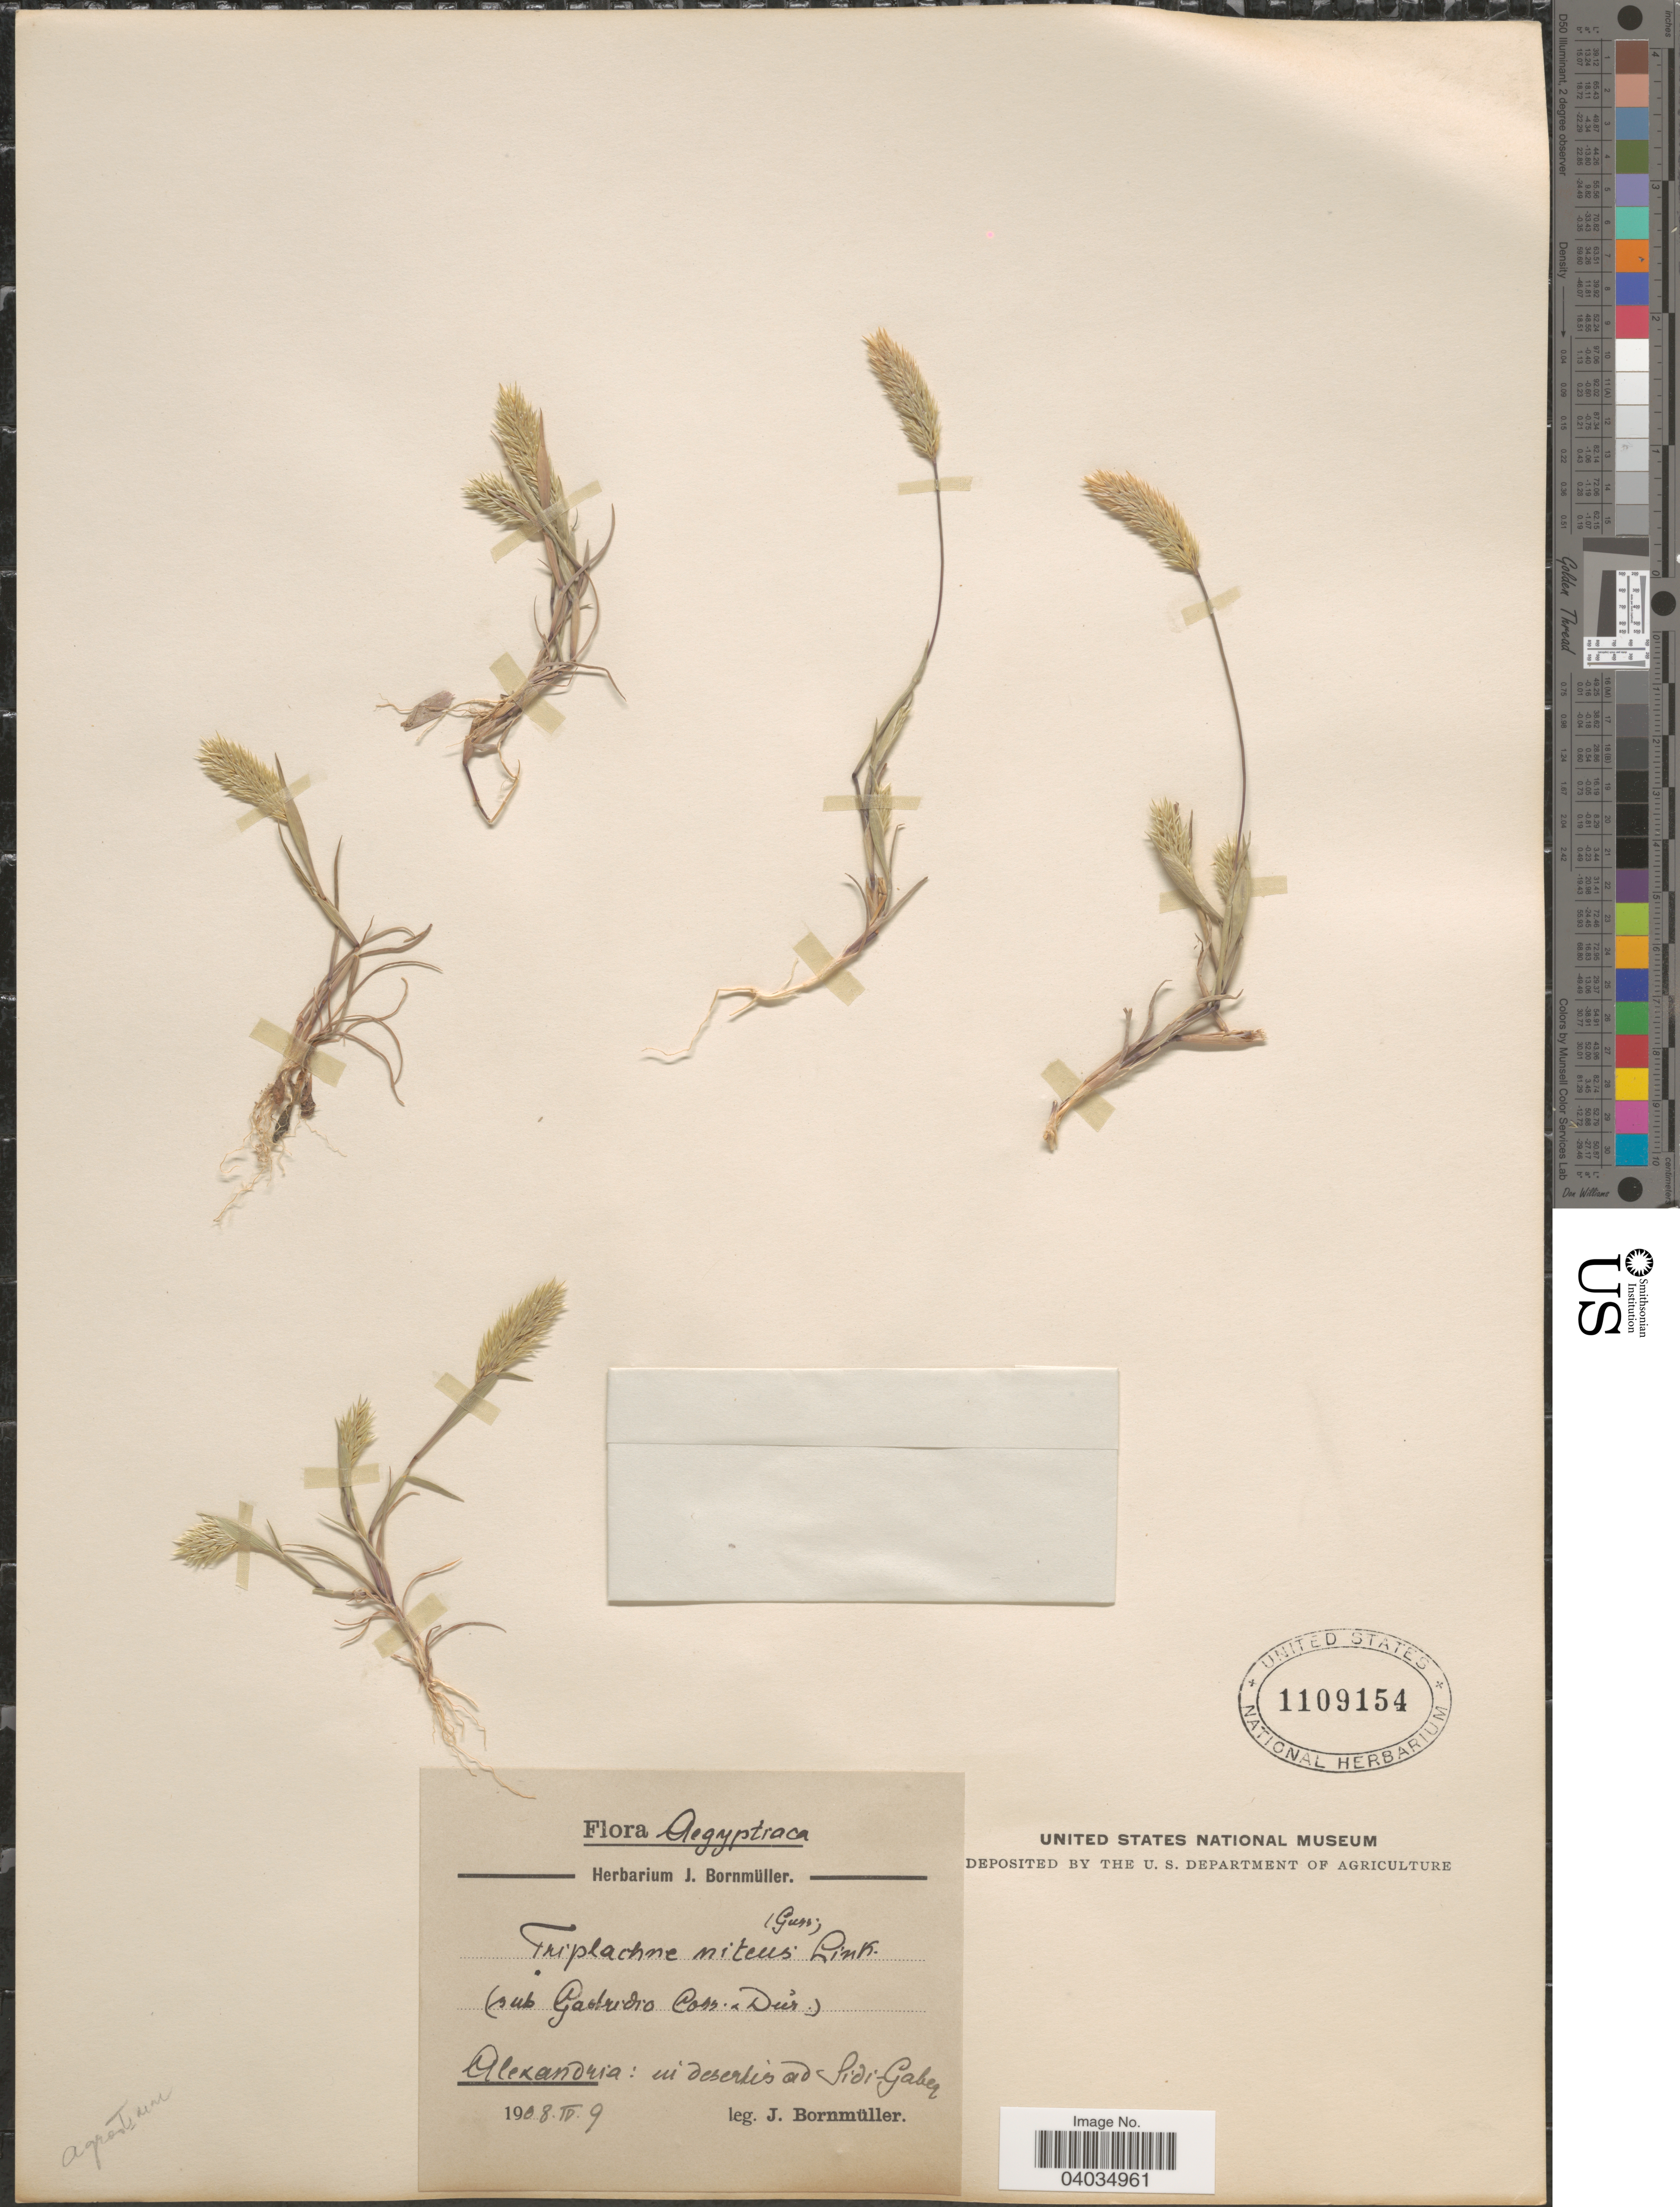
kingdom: Plantae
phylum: Tracheophyta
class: Liliopsida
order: Poales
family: Poaceae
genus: Triplachne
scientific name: Triplachne nitens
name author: (Gussone) Link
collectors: J. Bornmüller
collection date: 1908-04-09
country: Egypt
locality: Aegyptiaca. Alexandria: in desertis ad Sidi Gaber.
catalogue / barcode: US 1109154